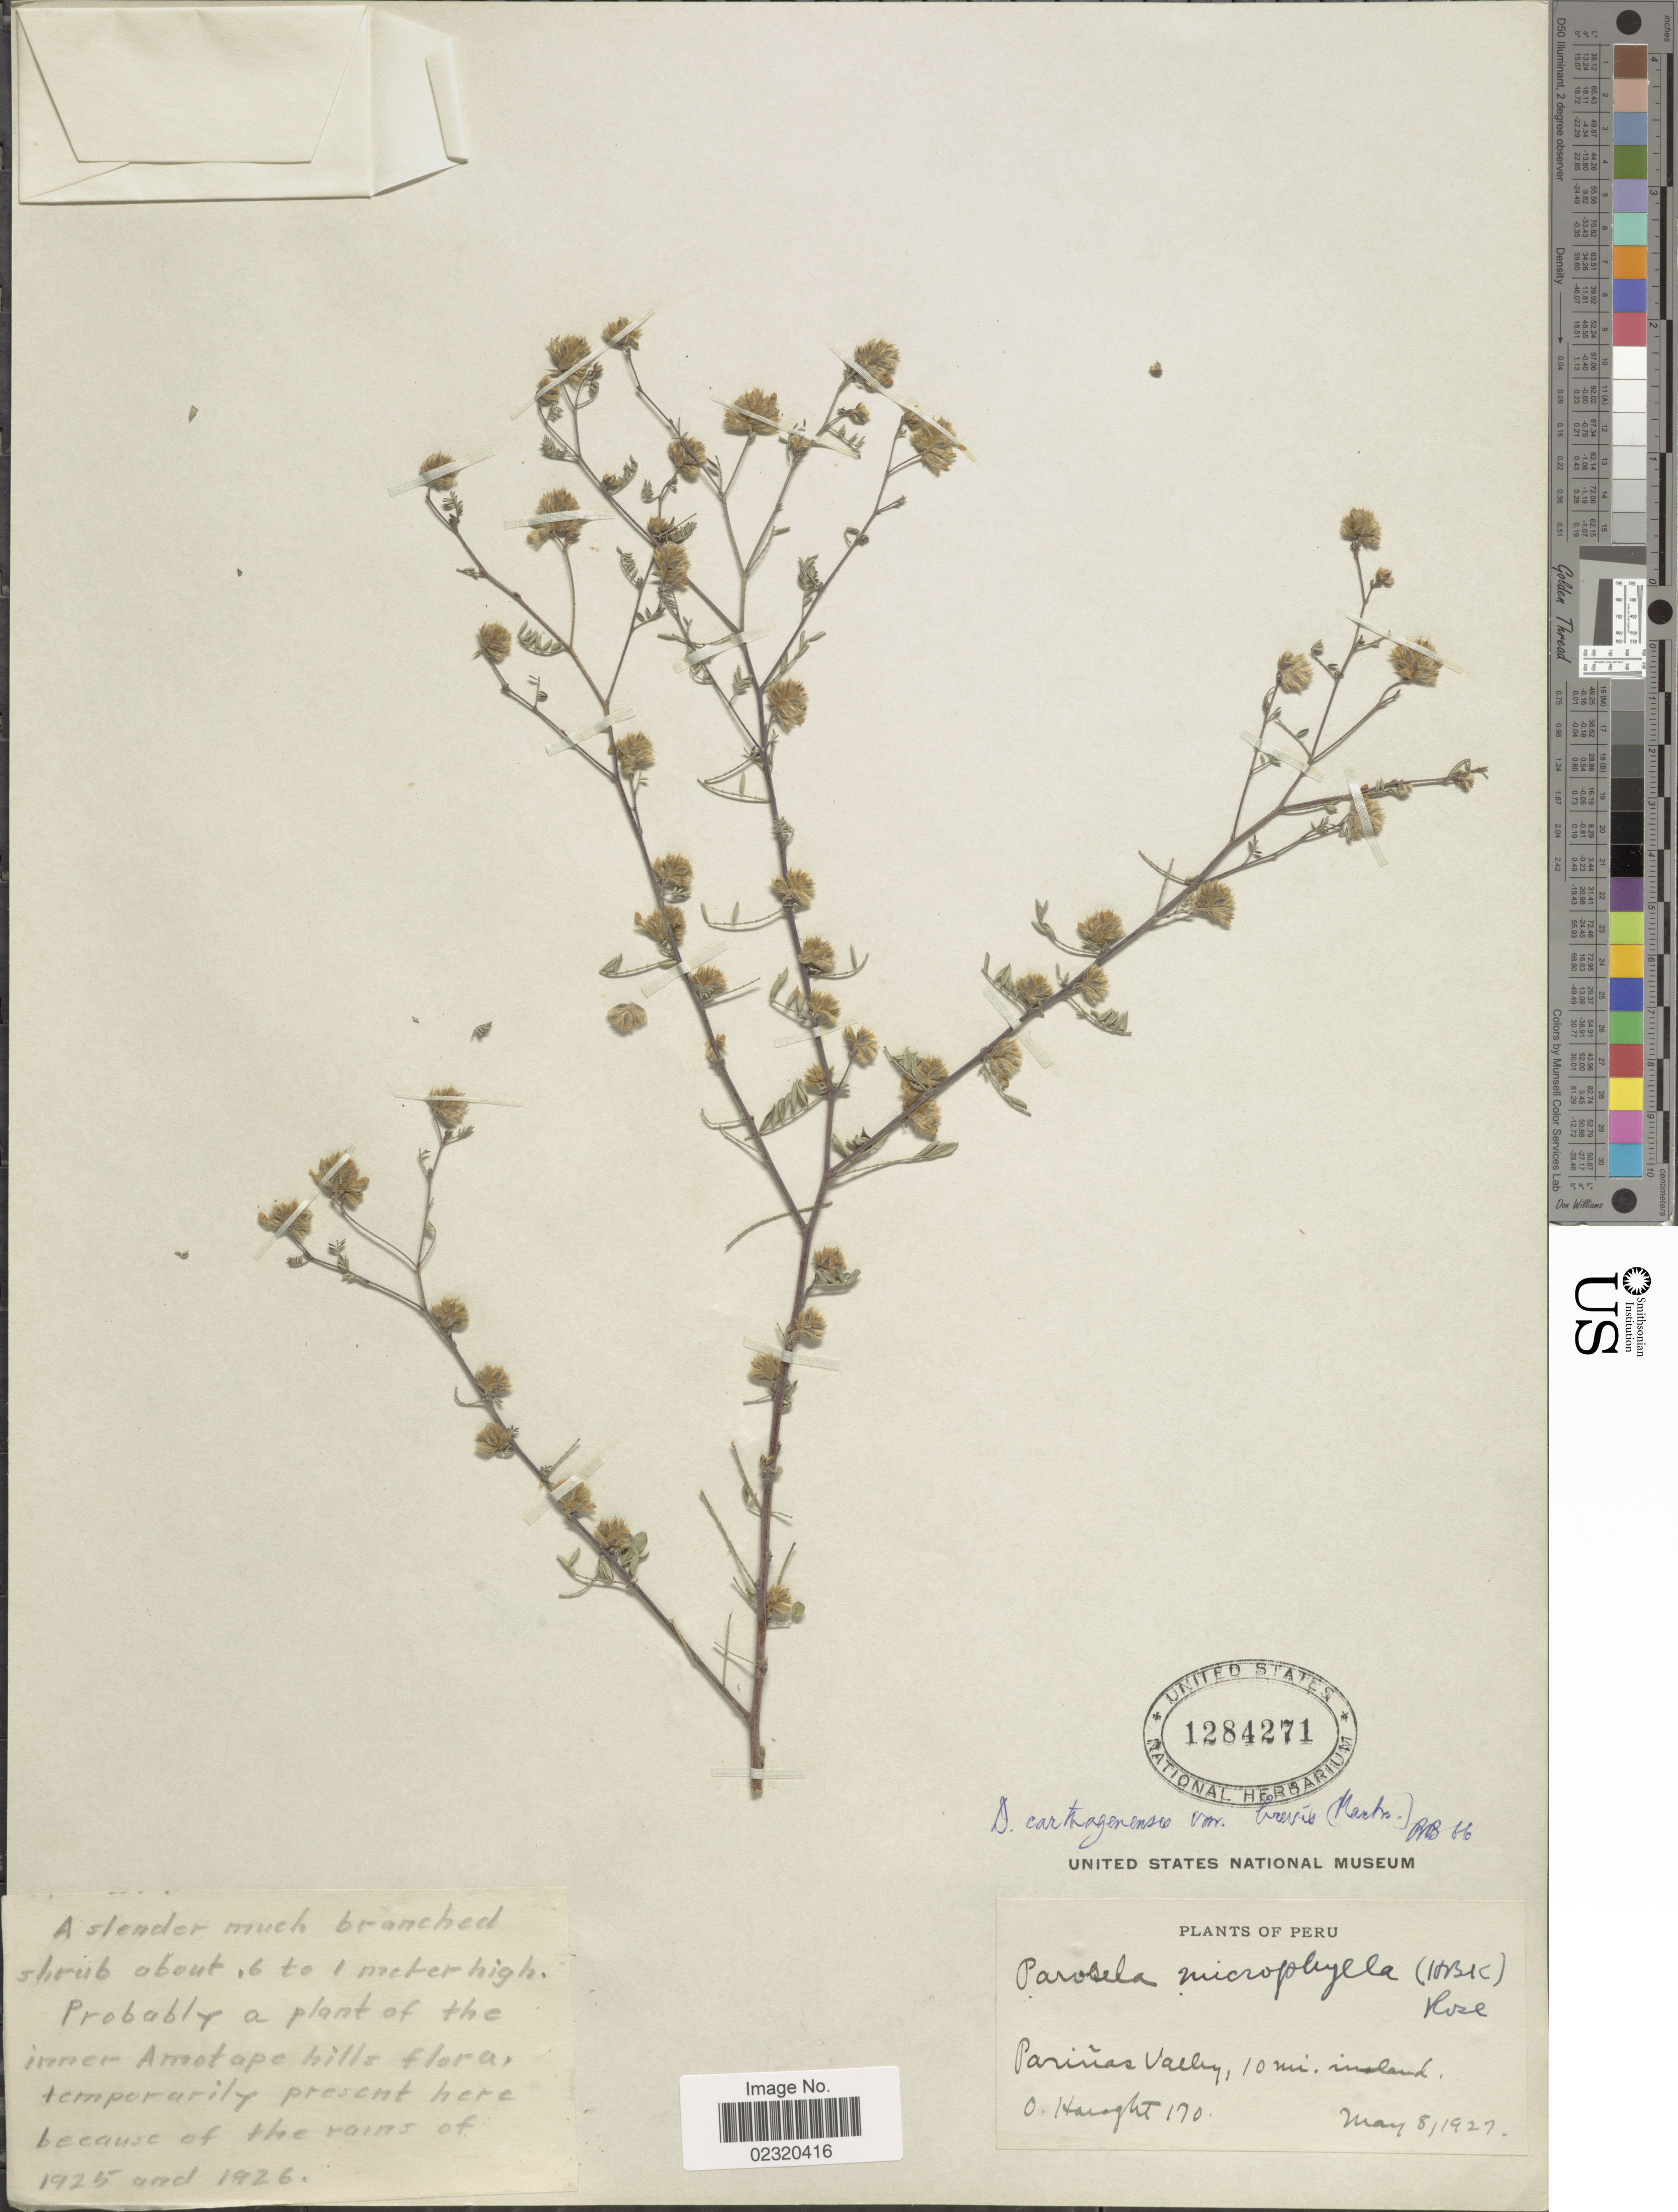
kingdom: Plantae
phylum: Tracheophyta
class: Magnoliopsida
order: Fabales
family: Fabaceae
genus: Dalea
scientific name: Dalea carthagenensis var. brevis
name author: (J.F. Macbr.) Barneby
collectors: O. Haught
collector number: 170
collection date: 1927-05-08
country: Peru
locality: Parinas Valley, 10 mi. inland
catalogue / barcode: US 1284271